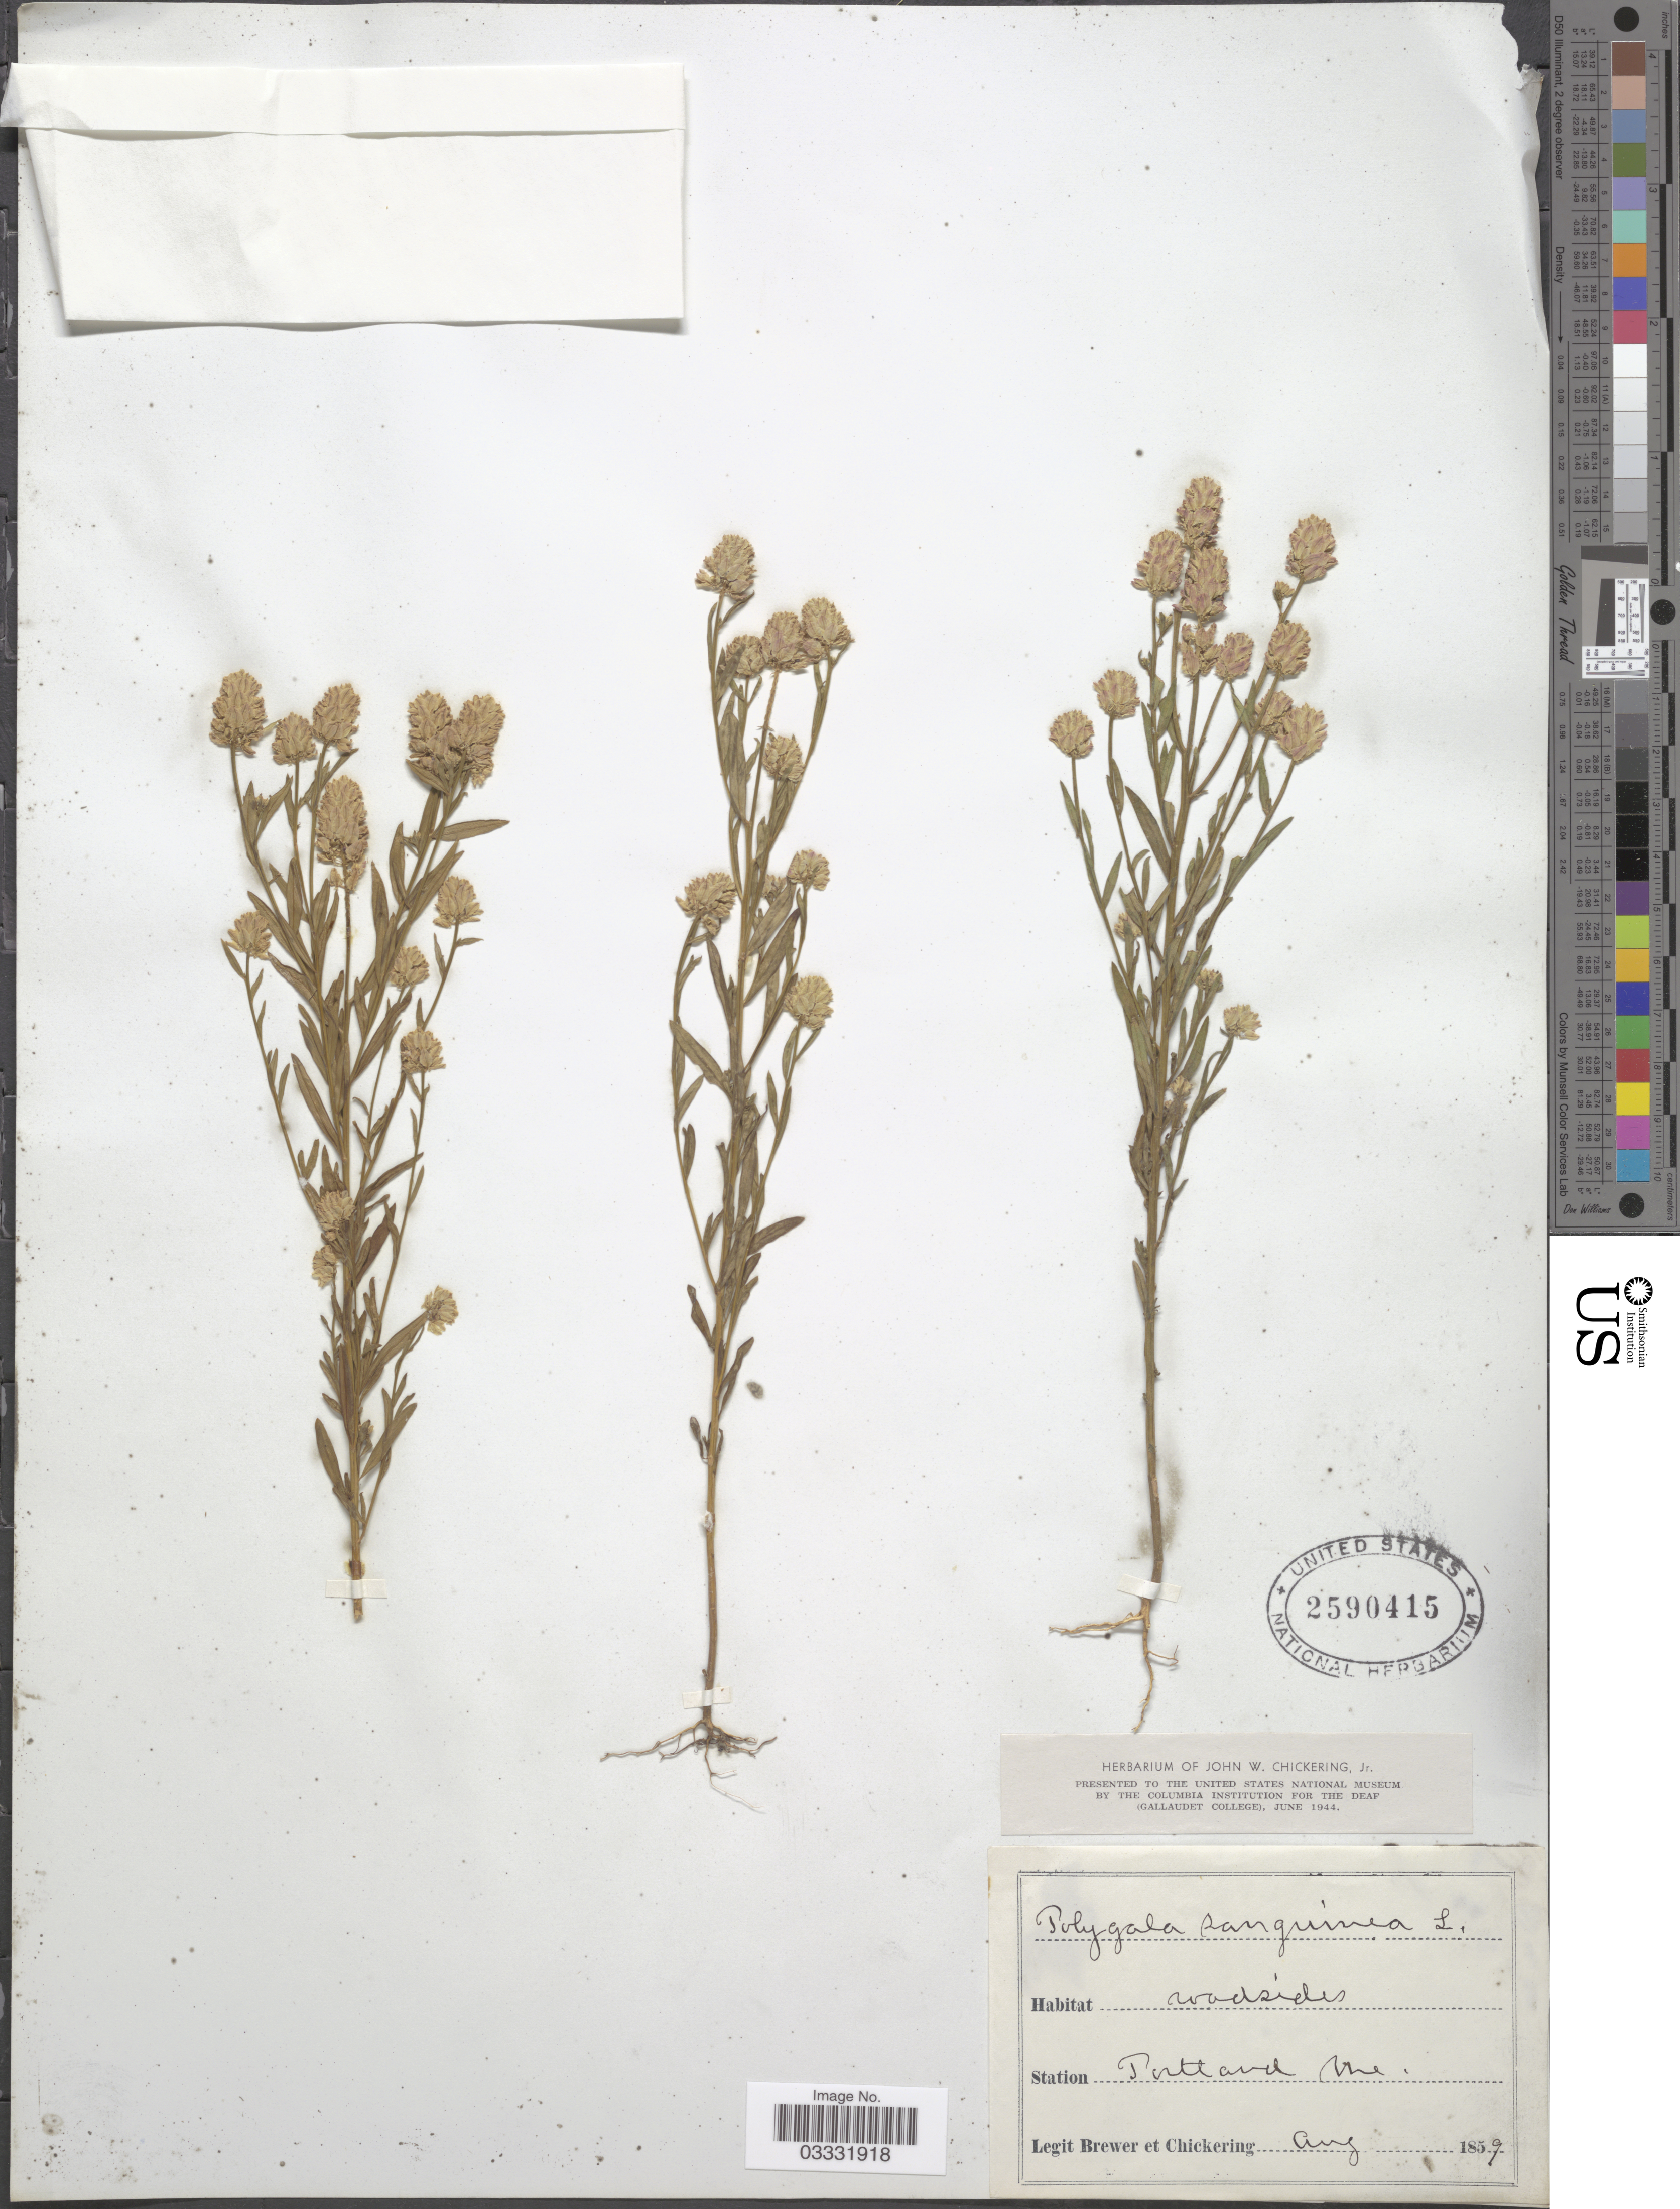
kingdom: Plantae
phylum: Tracheophyta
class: Magnoliopsida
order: Fabales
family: Polygalaceae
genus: Polygala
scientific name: Polygala sanguinea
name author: L.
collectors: -. Brewer & Chickering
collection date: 1859-08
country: United States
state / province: Maine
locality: Station Portland.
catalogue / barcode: US 2590415